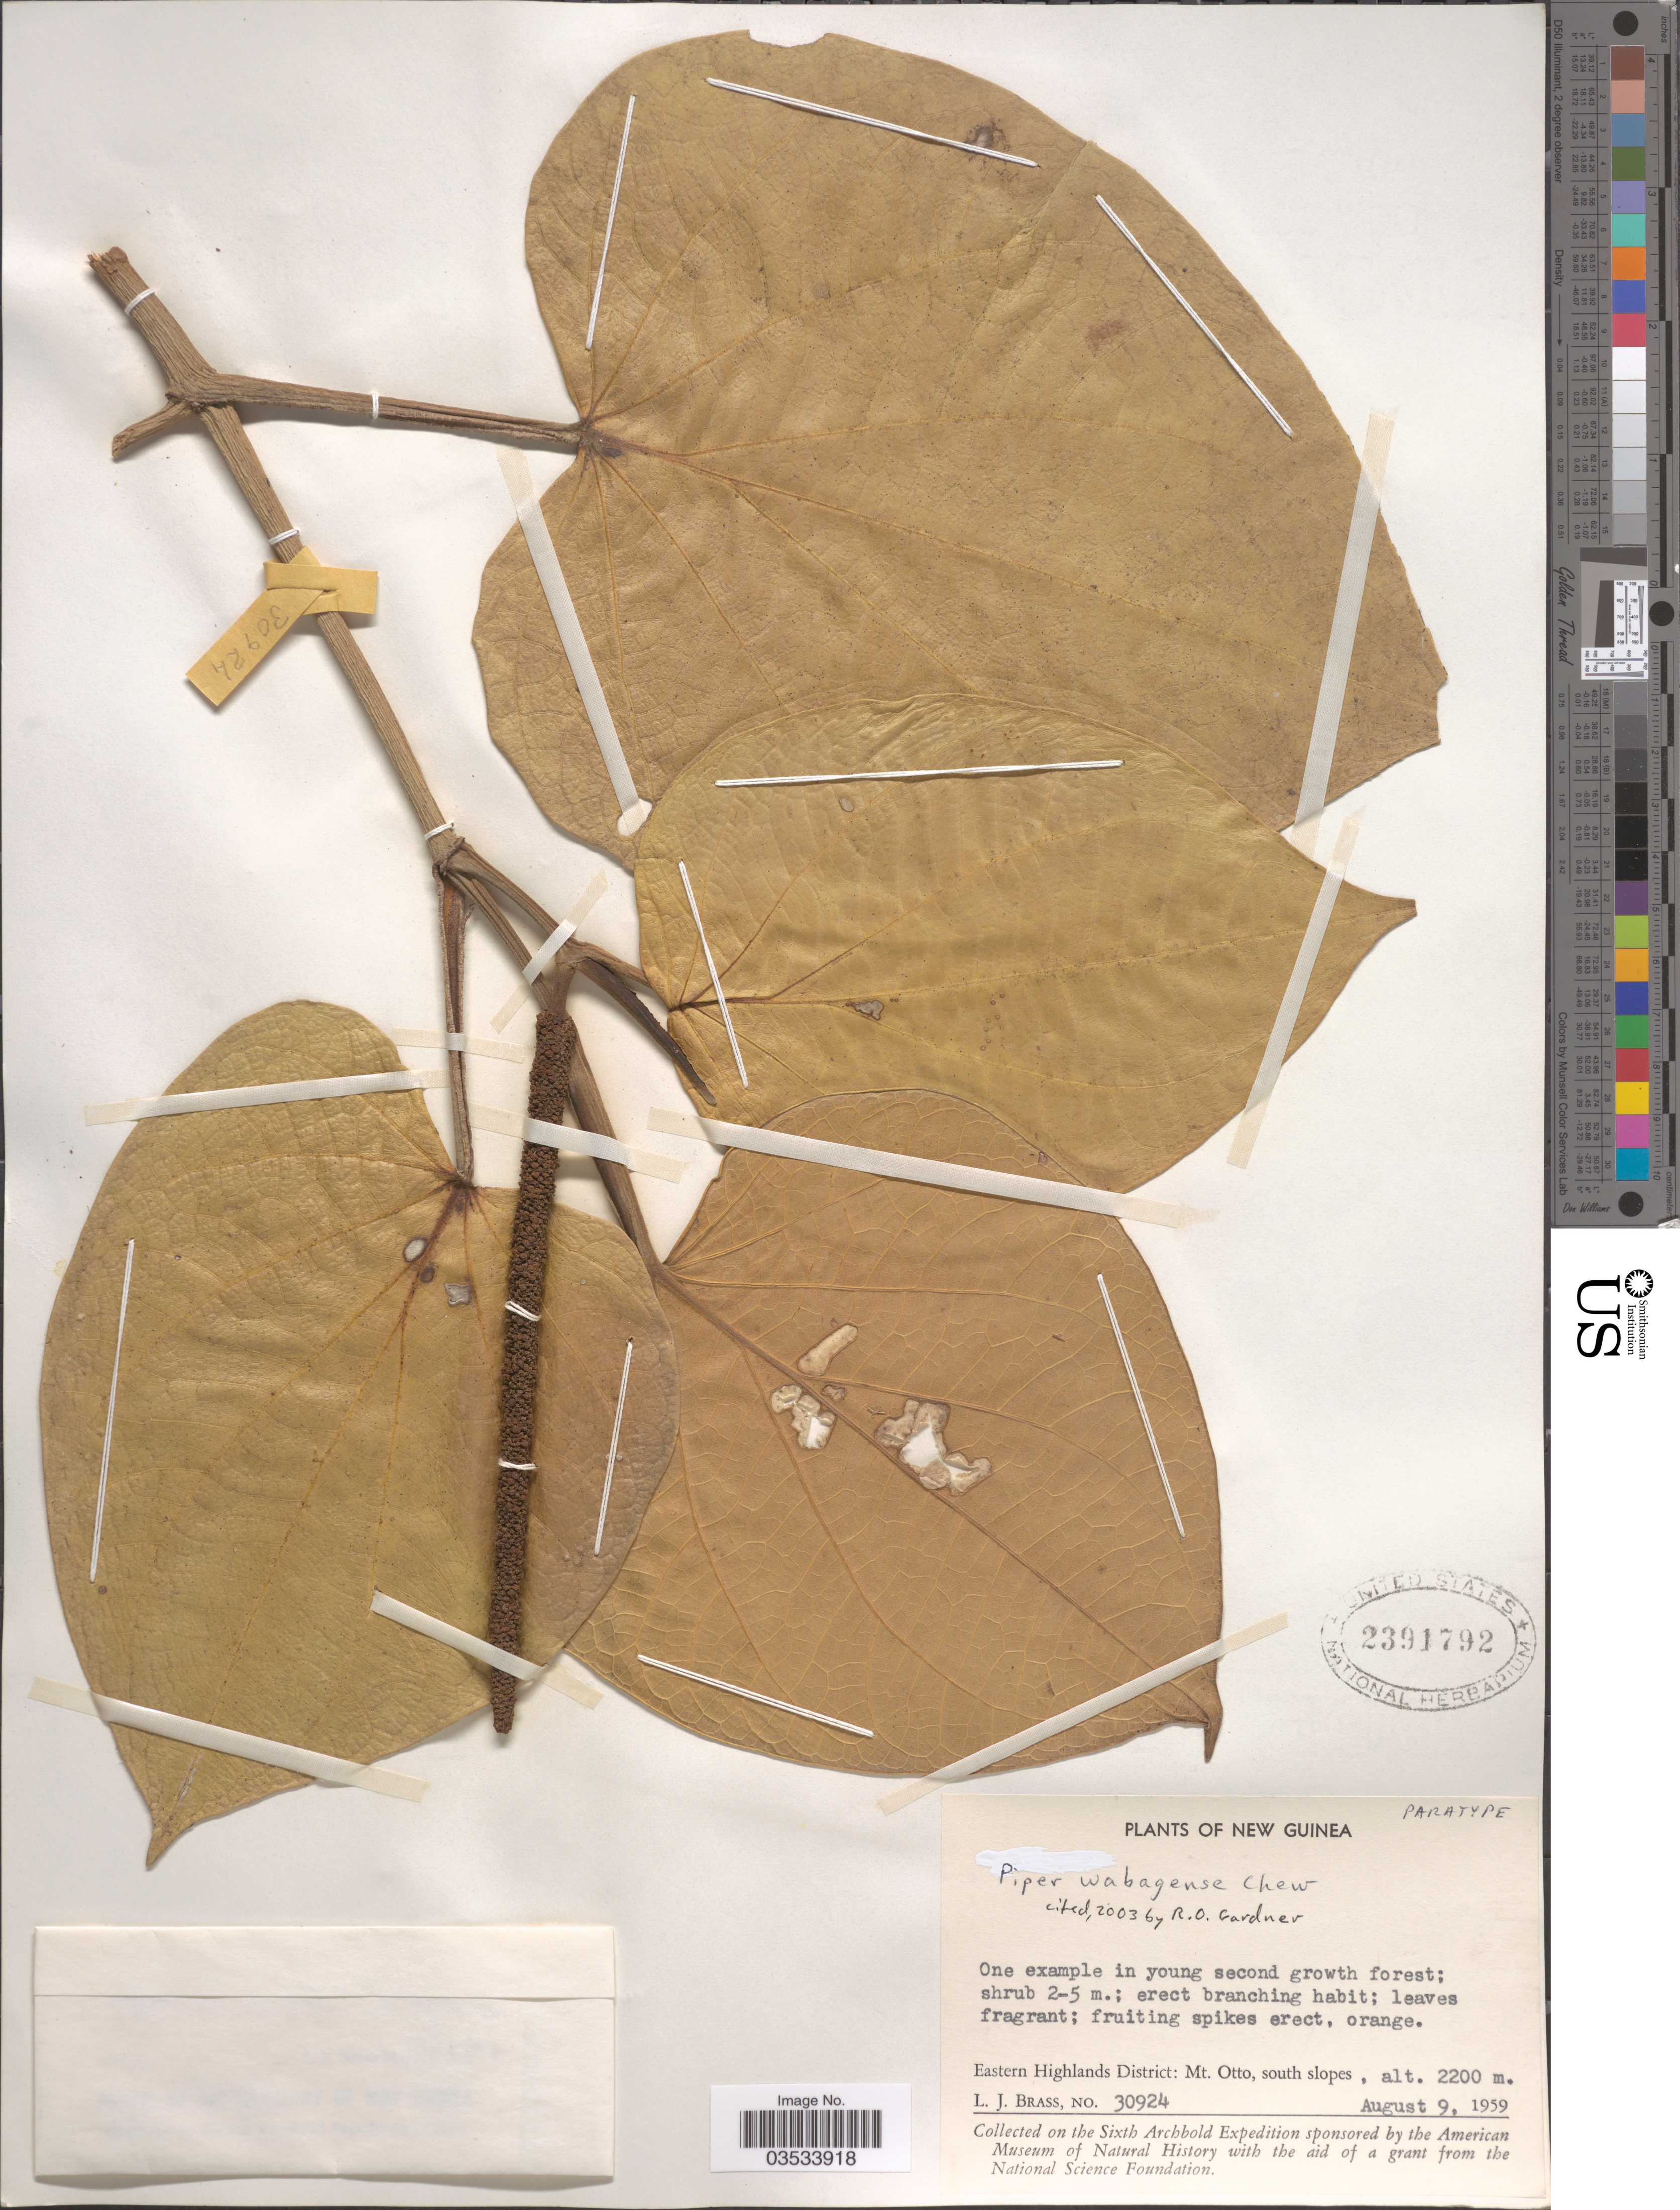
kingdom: Plantae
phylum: Tracheophyta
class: Magnoliopsida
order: Piperales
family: Piperaceae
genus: Piper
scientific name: Piper wabagense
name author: Chew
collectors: L. J. Brass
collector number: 30924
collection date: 1959-08-09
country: Papua New Guinea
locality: New Guinea. Eastern Highlands District: Mt. Otto, south slopes.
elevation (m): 2200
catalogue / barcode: US 2391792